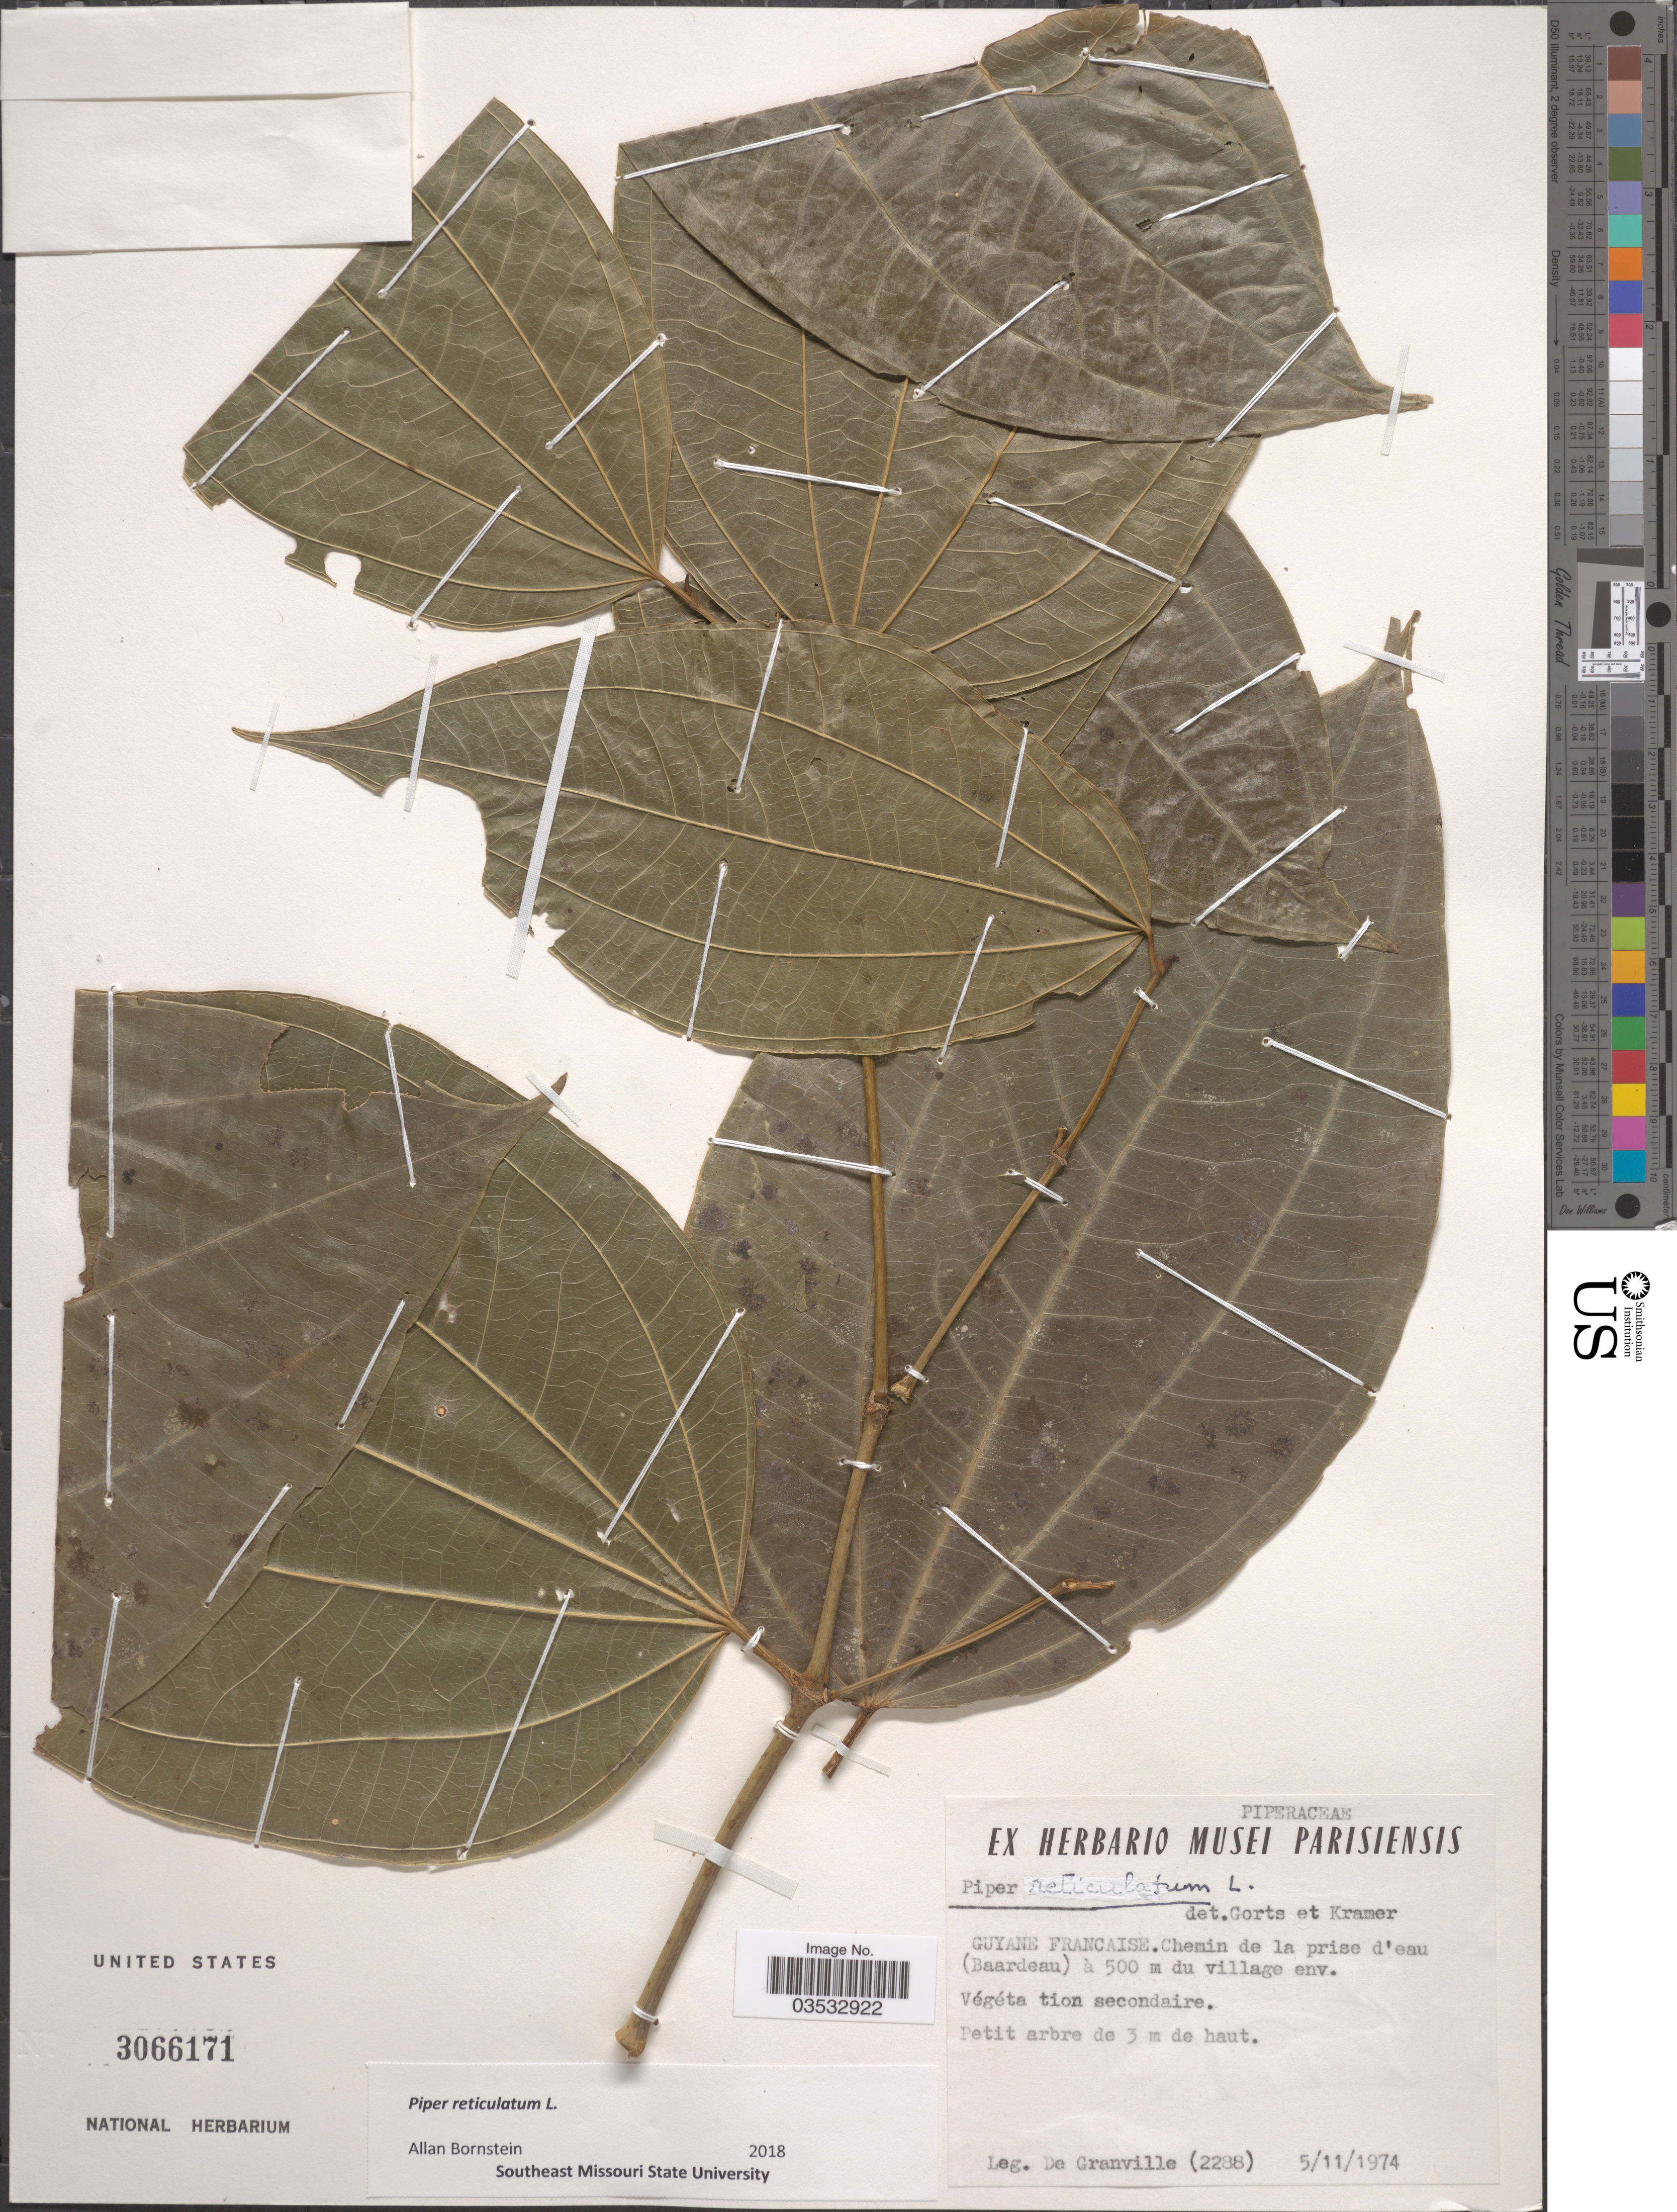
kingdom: Plantae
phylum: Tracheophyta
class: Magnoliopsida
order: Piperales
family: Piperaceae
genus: Piper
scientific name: Piper reticulatum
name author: L.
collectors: DeGranville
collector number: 2288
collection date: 1974-11-05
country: French Guiana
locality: Guyane Francaise. Chemin de la prise d'eau (Baardeau).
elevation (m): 500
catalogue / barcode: US 3066171